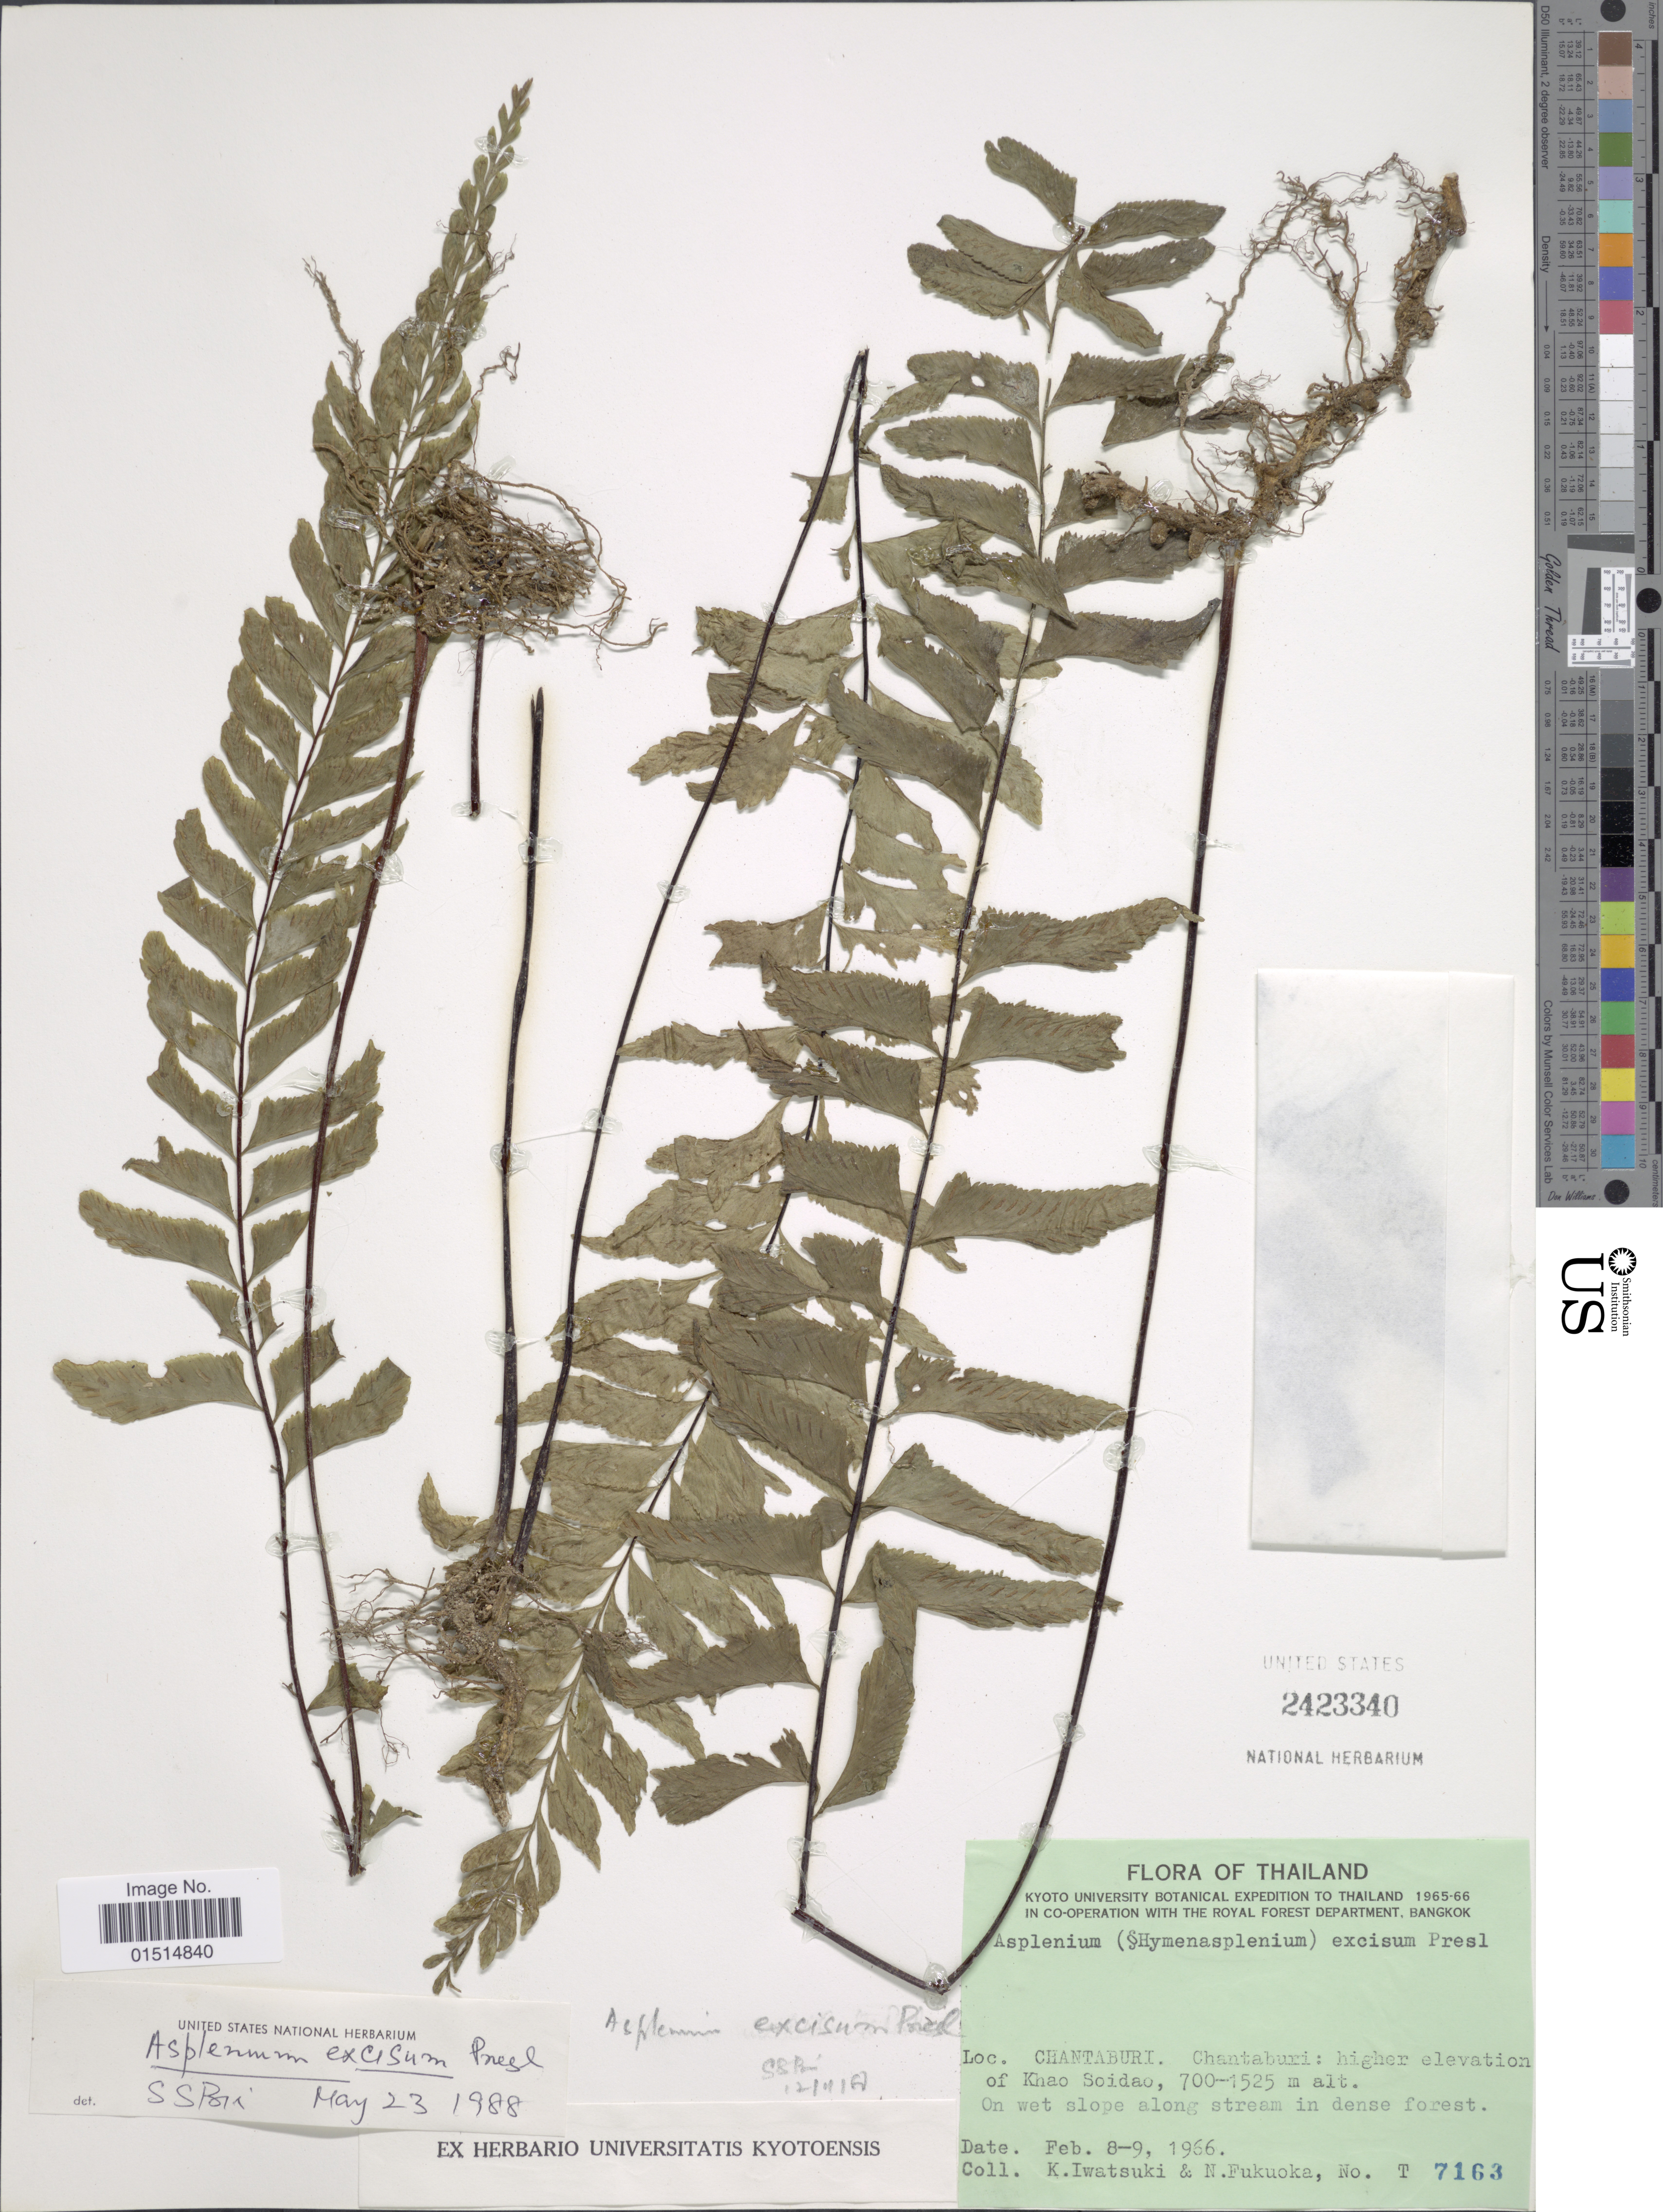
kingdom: Plantae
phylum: Tracheophyta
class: Polypodiopsida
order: Polypodiales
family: Aspleniaceae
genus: Hymenasplenium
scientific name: Hymenasplenium excisum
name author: C. Presl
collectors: K. Iwatsuki & N. Fukuoka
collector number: T7163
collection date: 1966-02-08/1966-02-09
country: Thailand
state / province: Chanthaburi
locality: Higher elevation of Khao Soidao, on wet slope along stream in dense forest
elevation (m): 700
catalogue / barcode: US 2423340